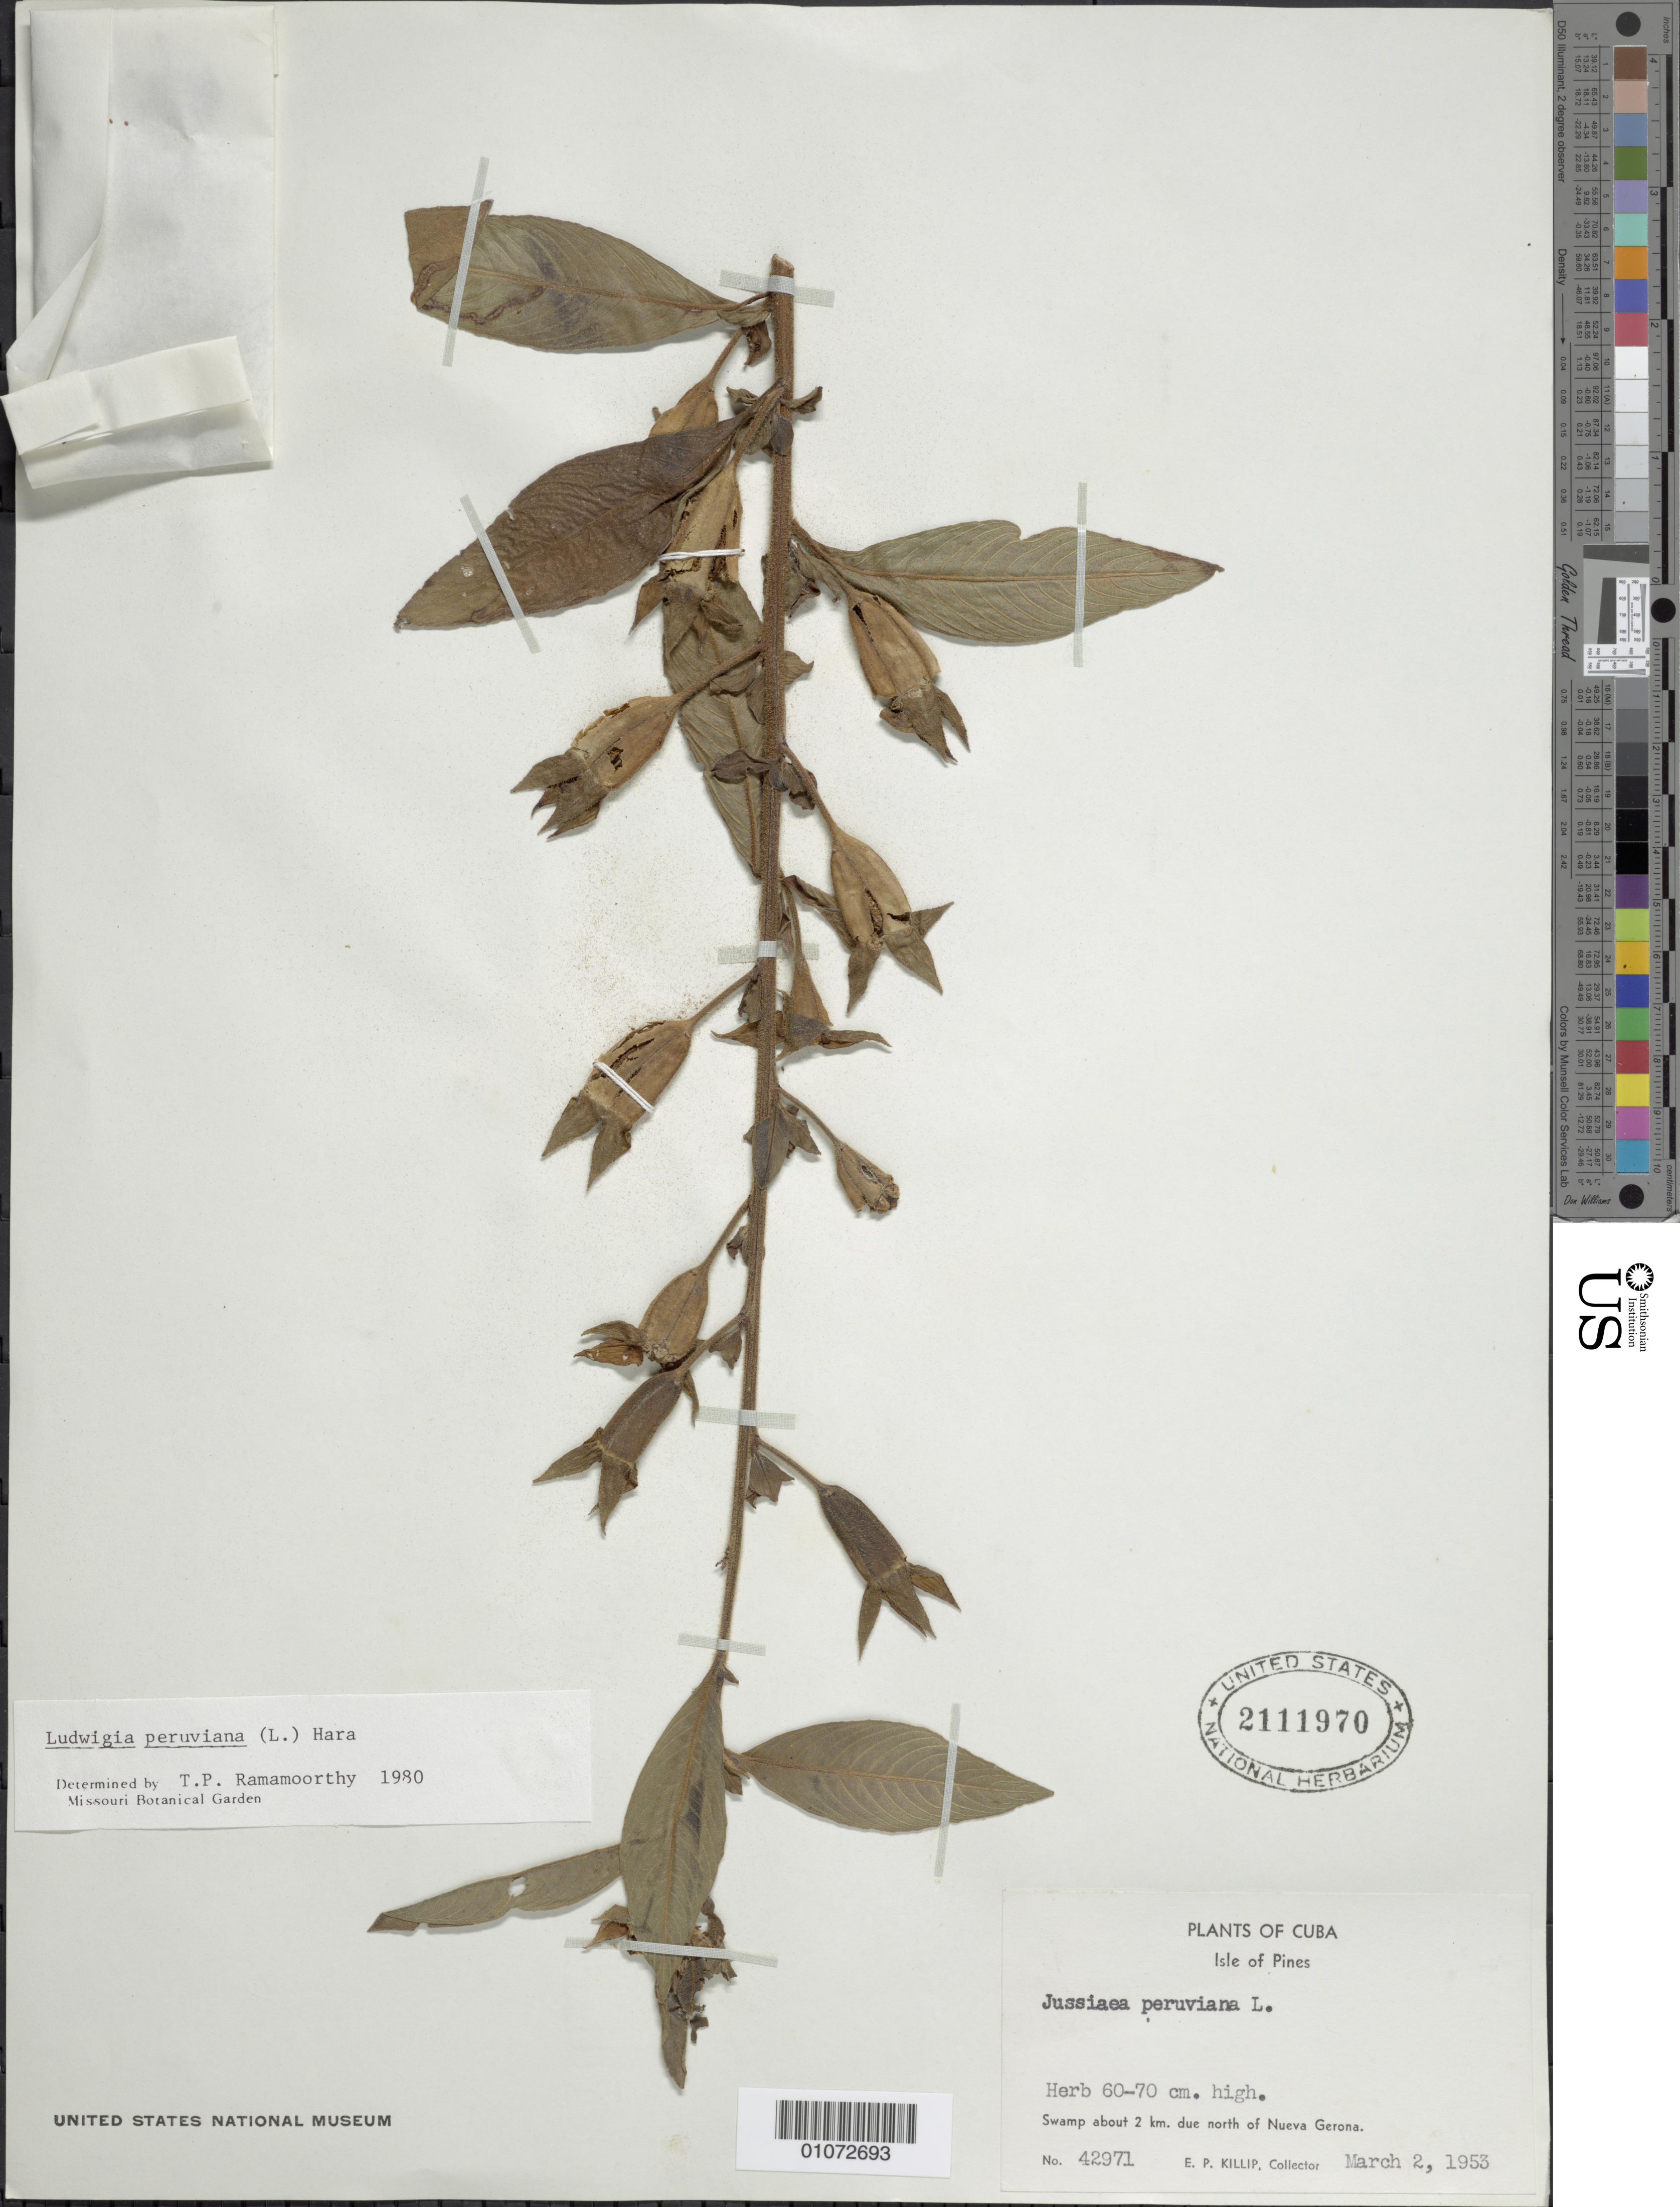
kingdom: Plantae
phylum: Tracheophyta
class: Magnoliopsida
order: Myrtales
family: Onagraceae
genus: Ludwigia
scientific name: Ludwigia peruviana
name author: (L.) H. Hara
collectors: E. P. Killip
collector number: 42971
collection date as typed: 02 Mar 1953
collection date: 1953-03-02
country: Cuba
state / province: Isla de La Juventud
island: Isla de la Juventud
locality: Swamp about 2 km due north of Nueva Gerona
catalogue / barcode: US 2111970